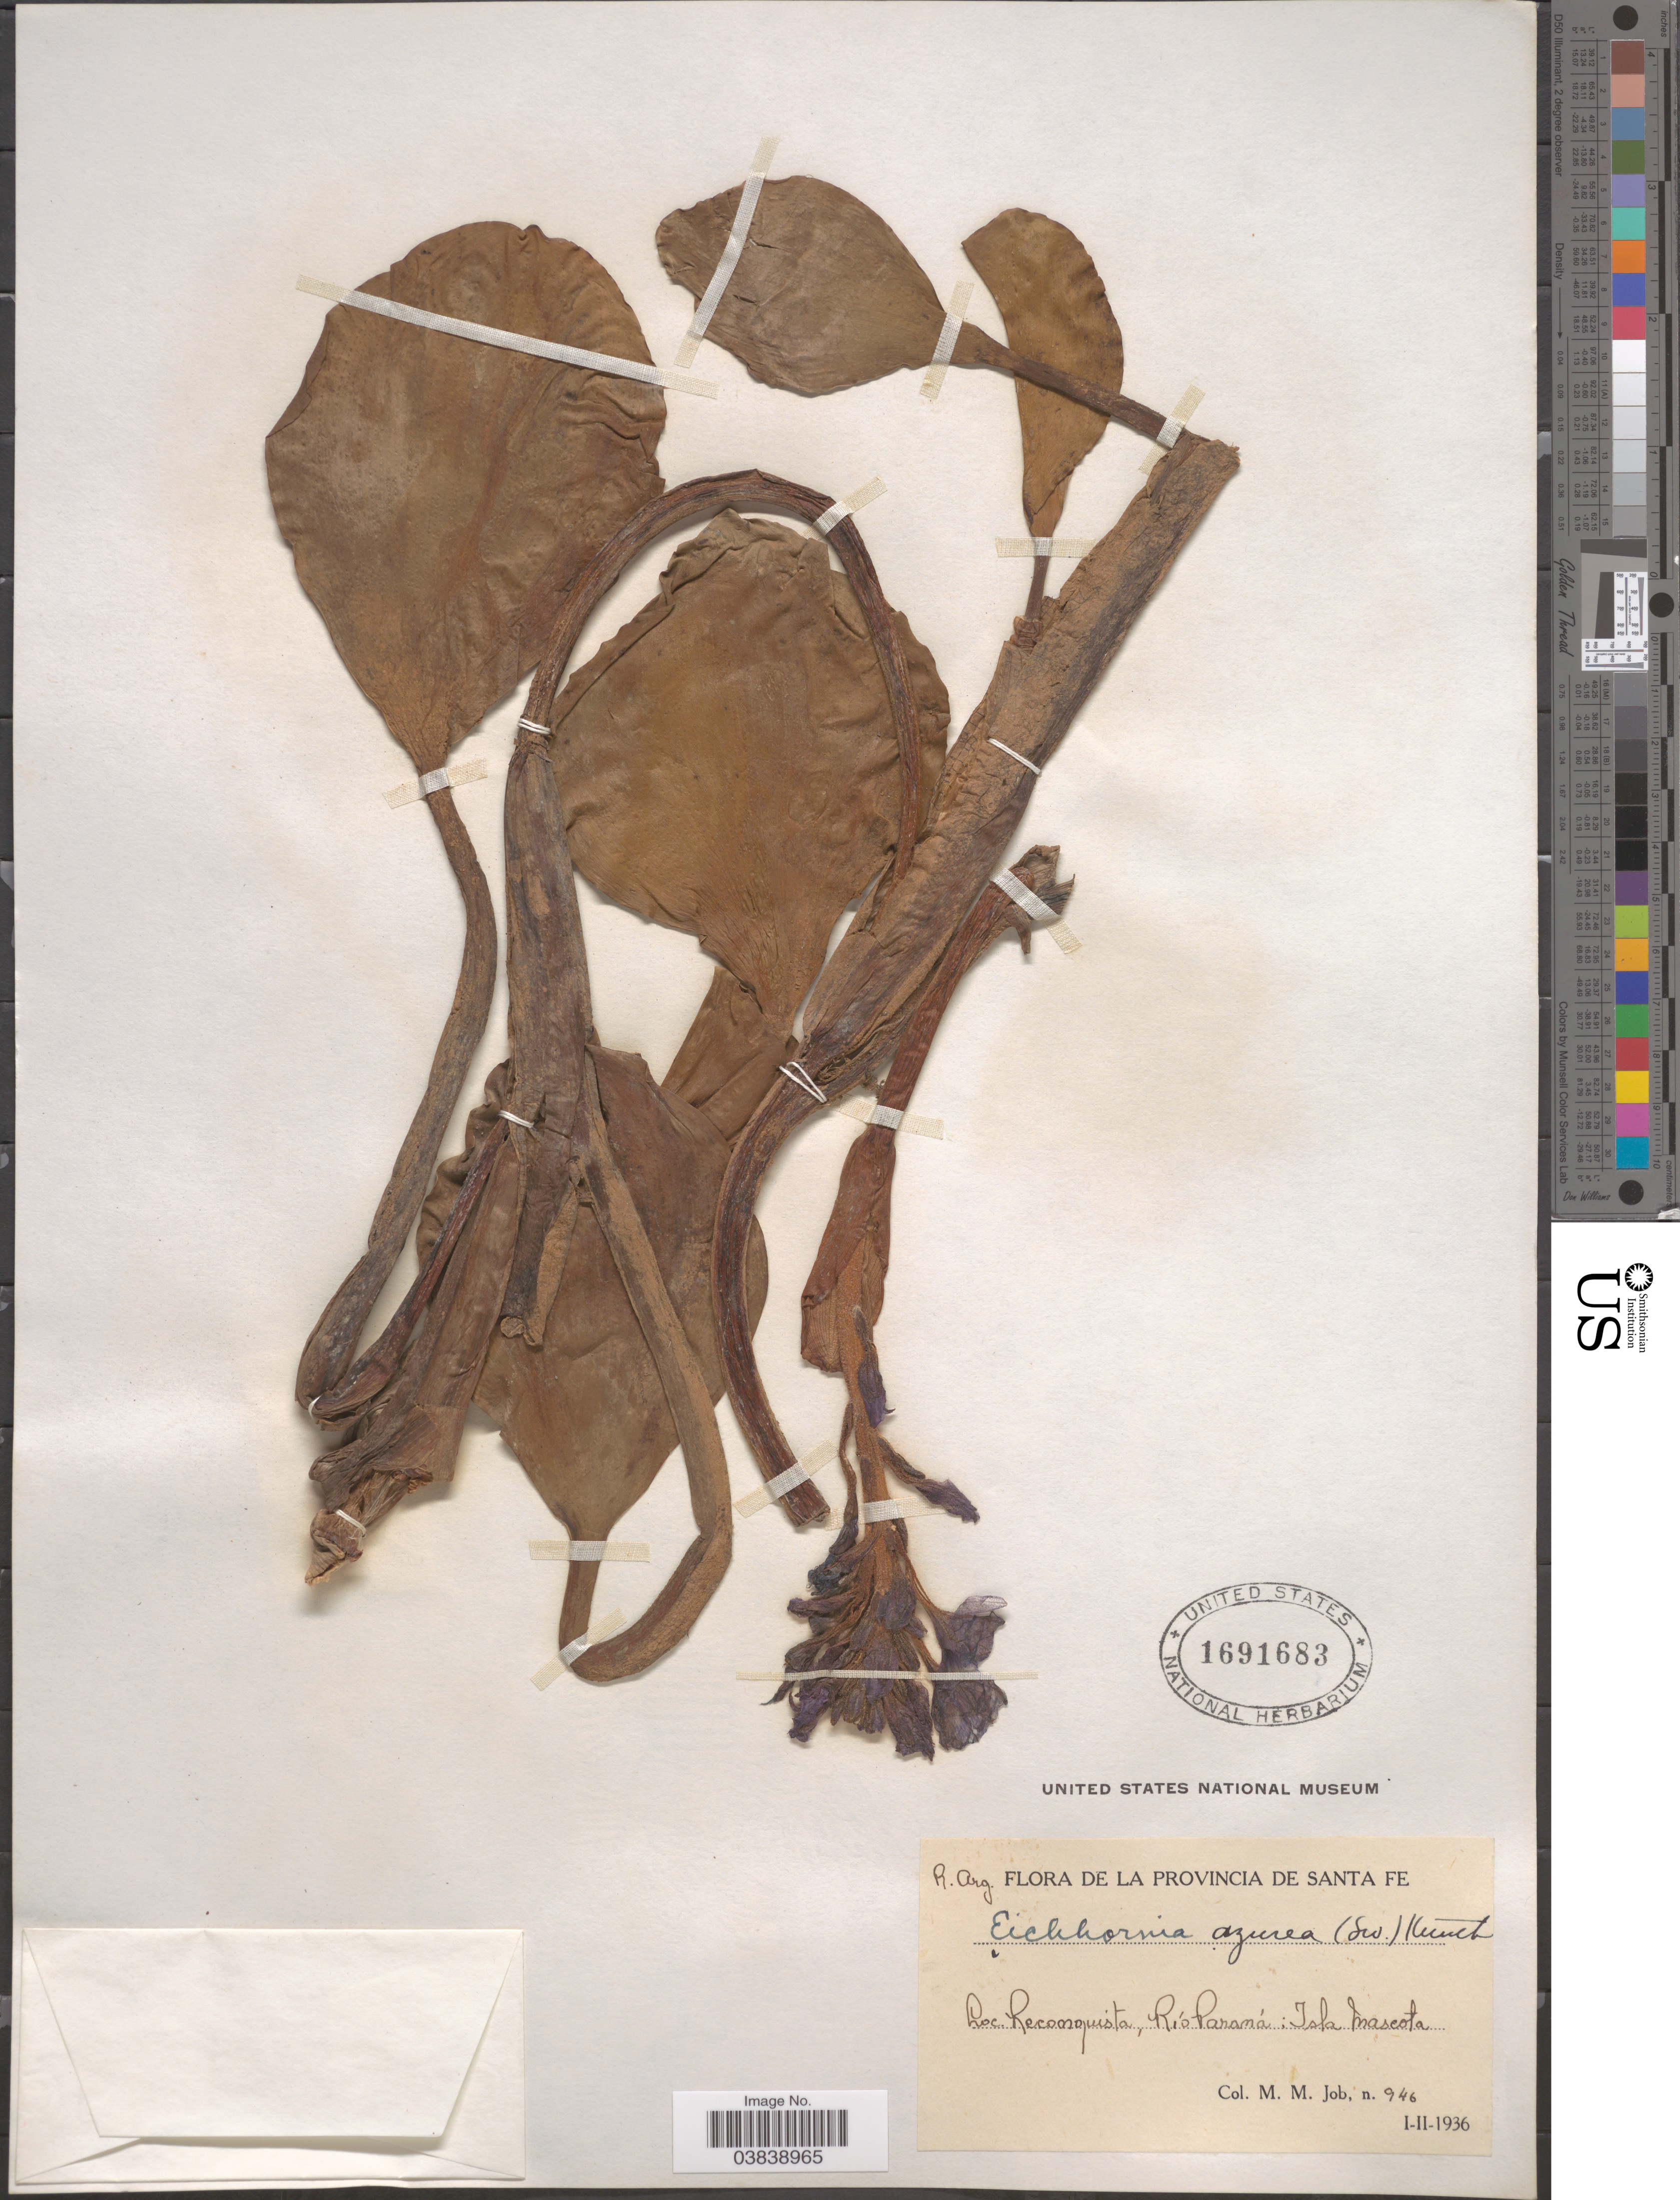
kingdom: Plantae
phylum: Tracheophyta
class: Liliopsida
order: Commelinales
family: Pontederiaceae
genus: Eichhornia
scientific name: Eichhornia azurea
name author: (Sw.) Kunth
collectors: M. Job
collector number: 946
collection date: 1936-01/1936-02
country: Argentina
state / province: Santa Fe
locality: Reconquista, Río Paraná: Isla Mascota.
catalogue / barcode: US 1691683